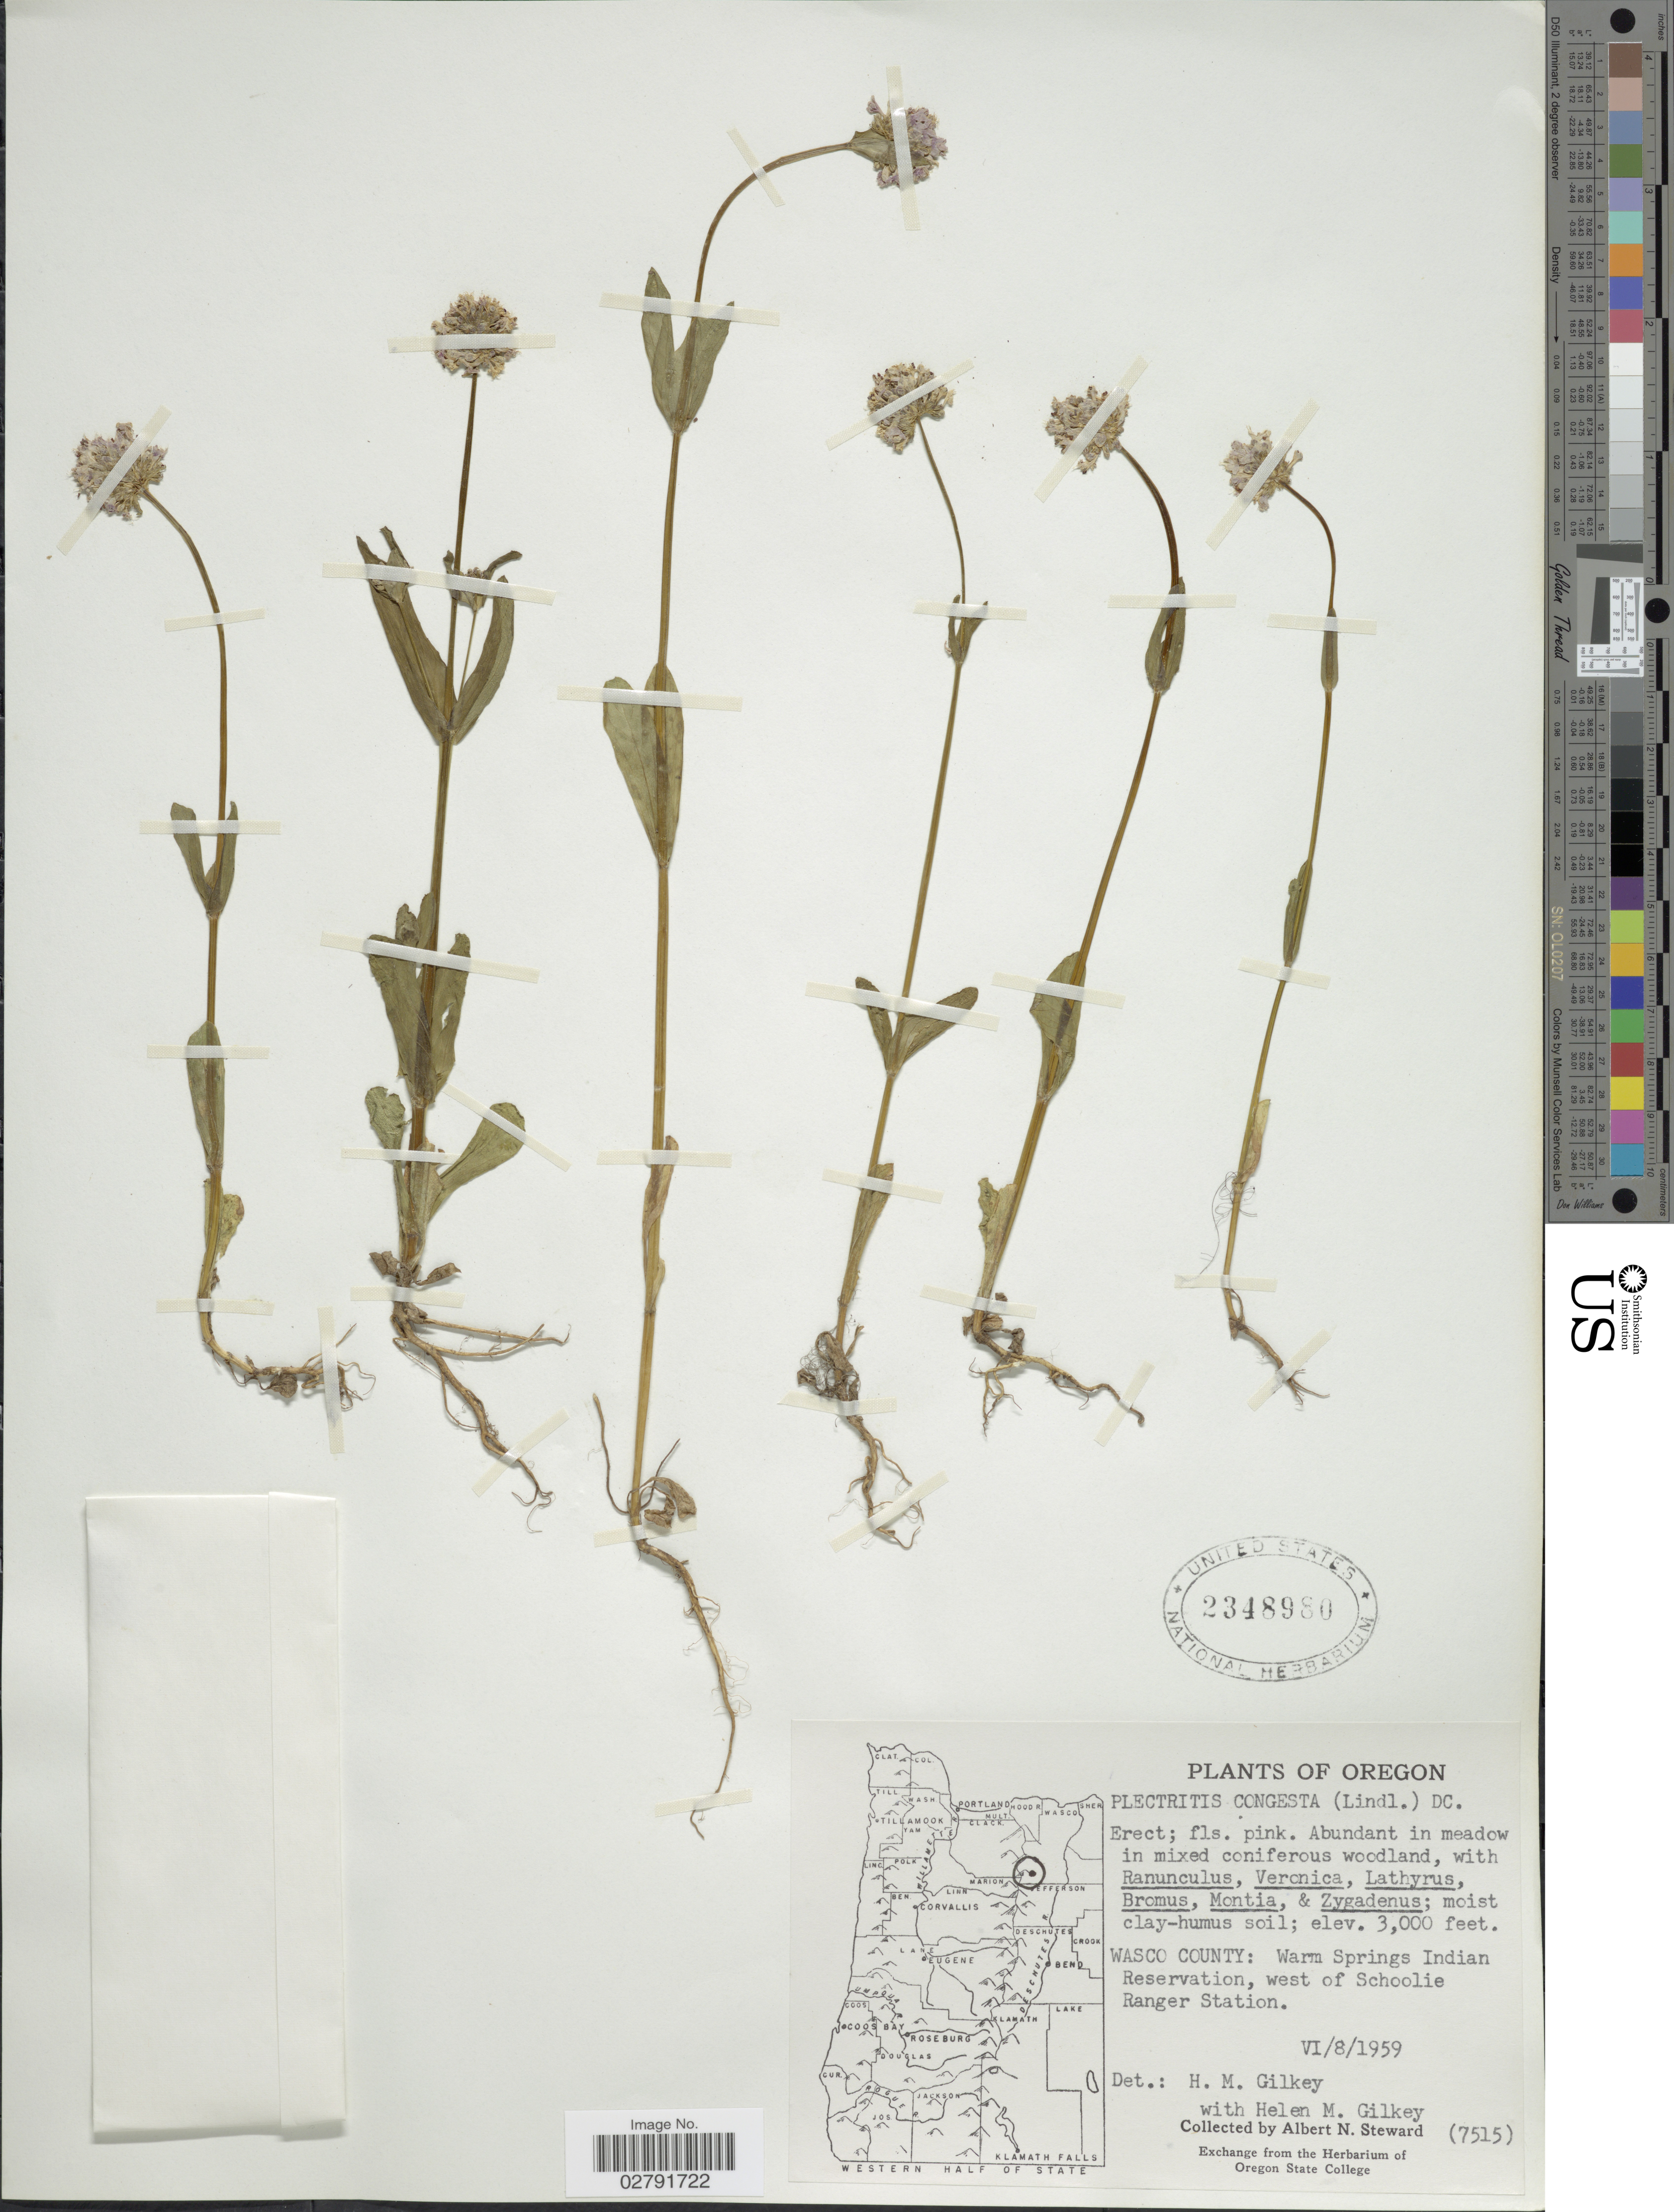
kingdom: Plantae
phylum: Tracheophyta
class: Magnoliopsida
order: Dipsacales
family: Caprifoliaceae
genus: Plectritis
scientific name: Plectritis congesta subsp. congesta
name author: (Lindl.) DC.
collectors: A. N. Steward & H. Gilkey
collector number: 7515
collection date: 1959-06-08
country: United States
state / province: Oregon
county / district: Wasco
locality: Wasco County: Warm Springs Indian Reservation, west of Schoolie Ranger Station.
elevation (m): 914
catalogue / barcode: US 2348980